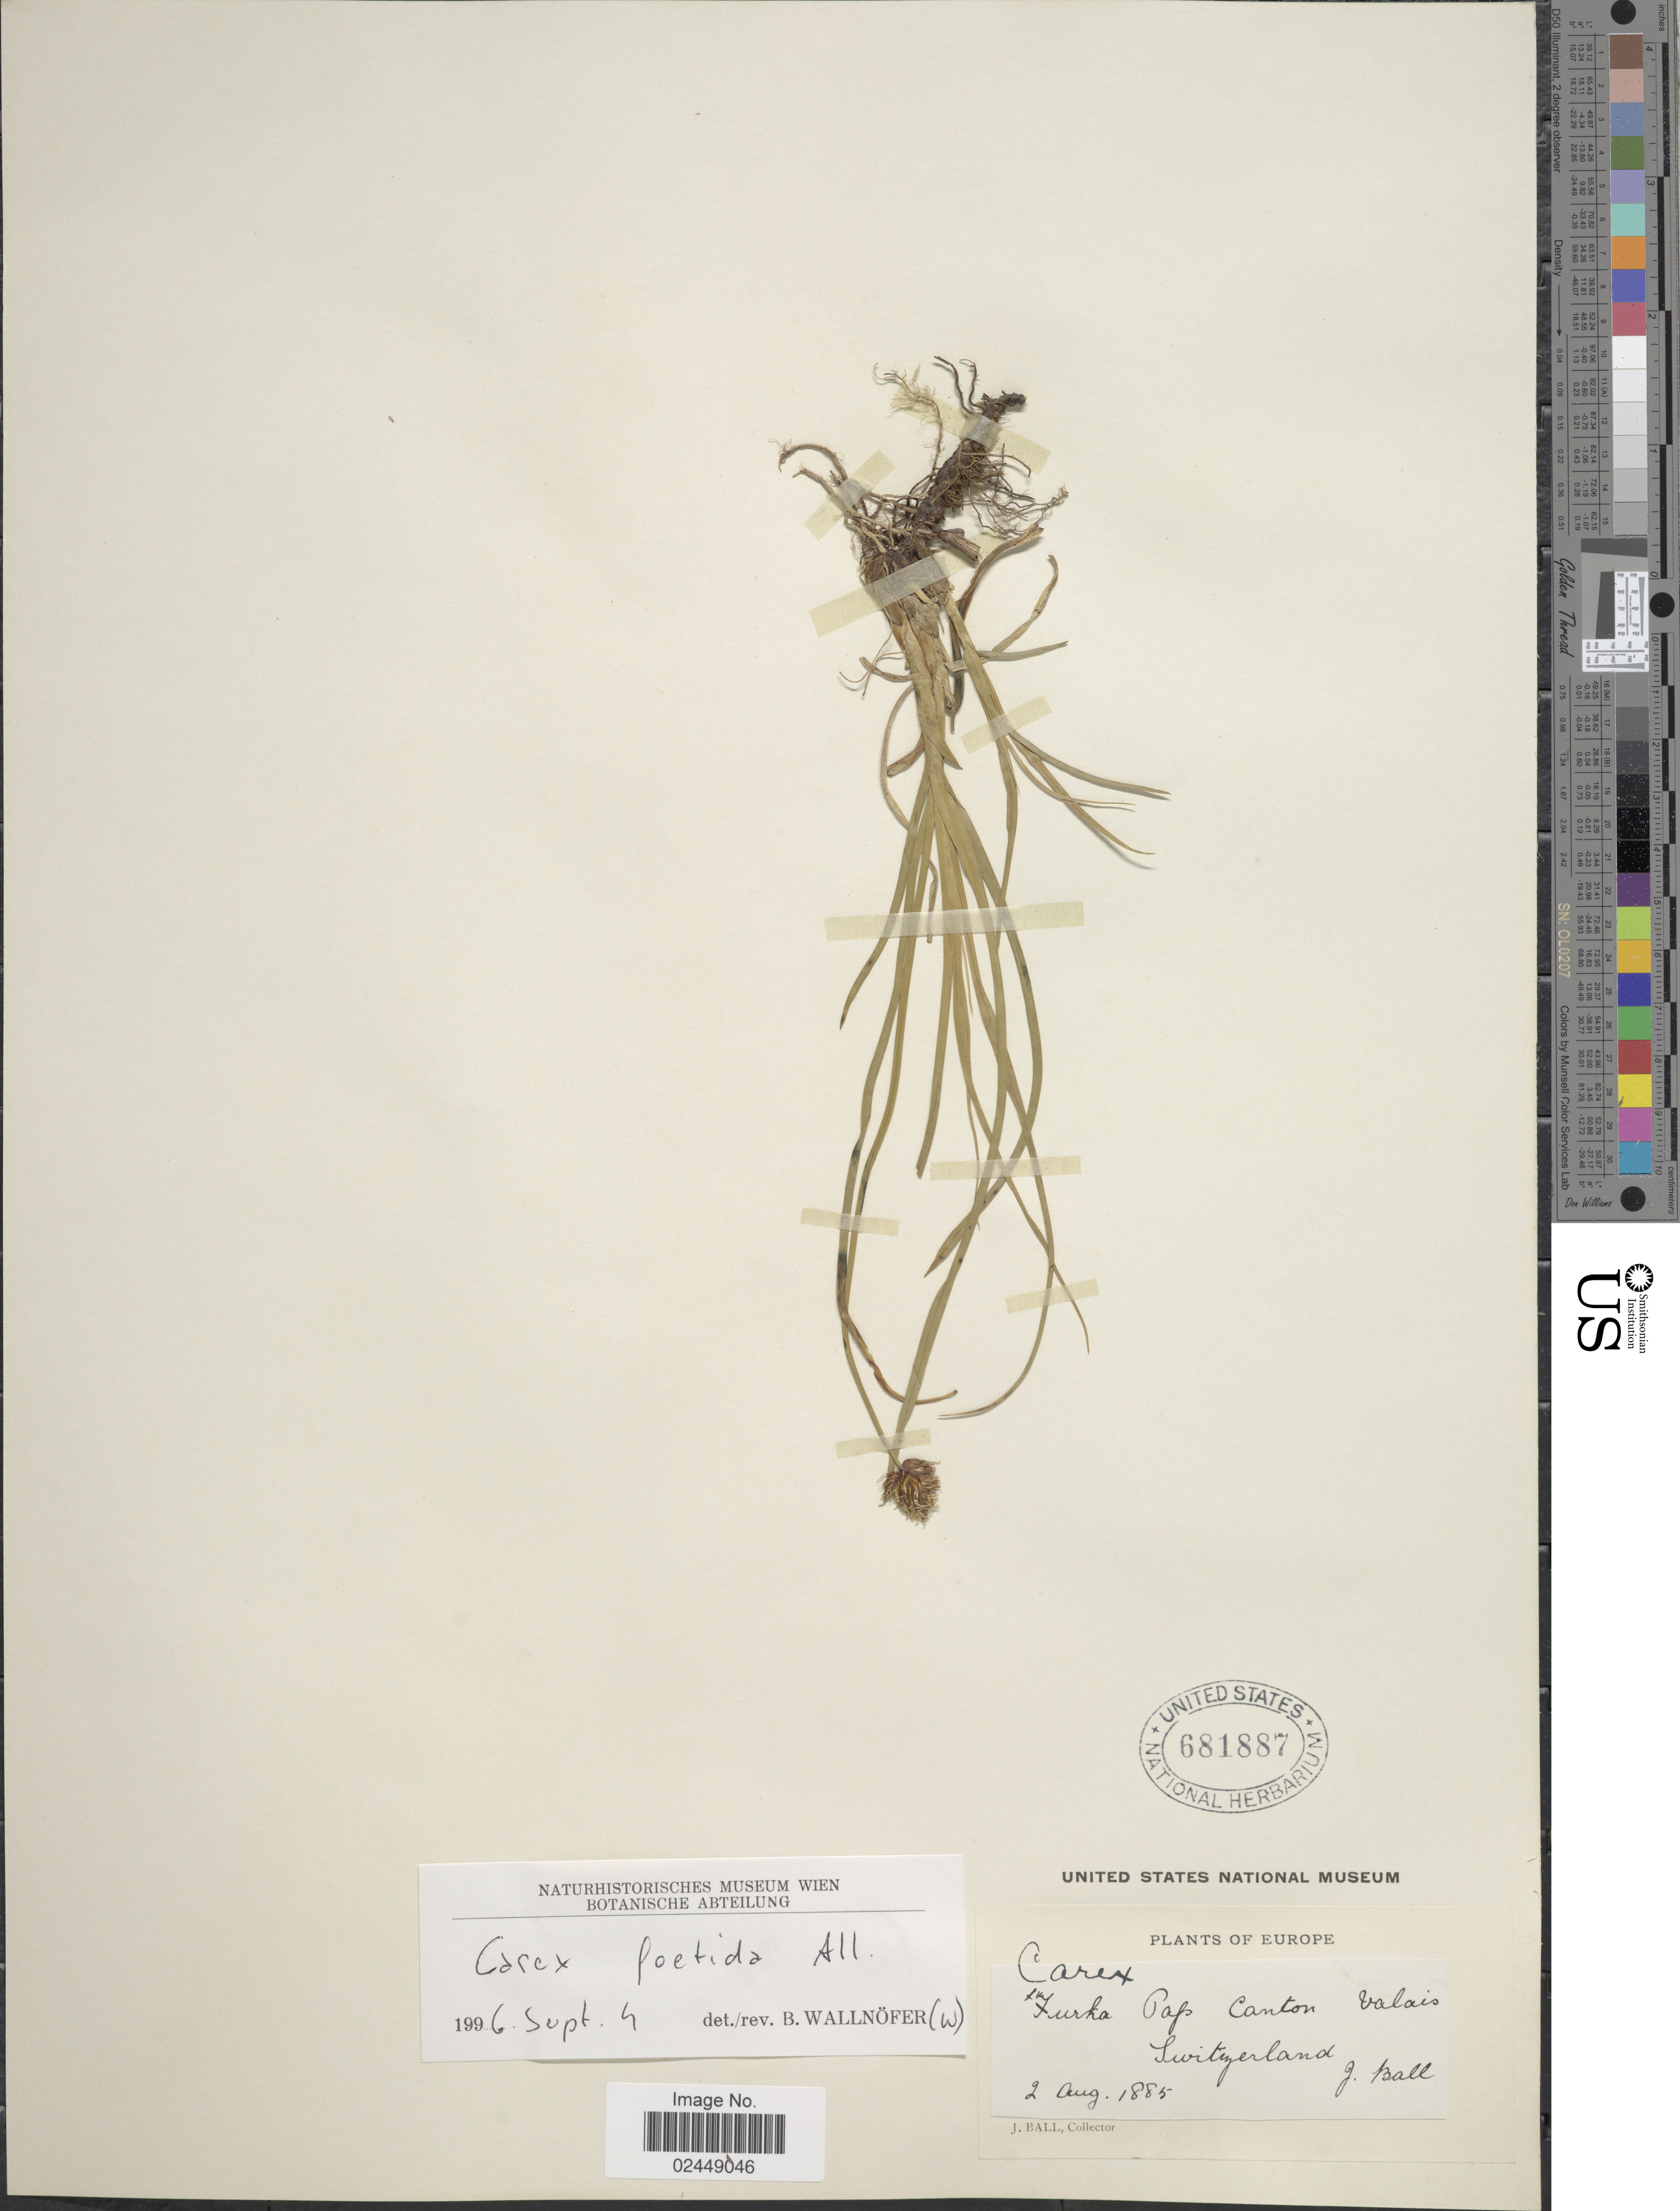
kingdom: Plantae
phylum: Tracheophyta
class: Liliopsida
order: Poales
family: Cyperaceae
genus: Carex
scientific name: Carex foetida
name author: All.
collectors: J. Ball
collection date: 1885-08-02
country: Switzerland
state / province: Valais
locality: Furka Gap Canton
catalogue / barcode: US 681887